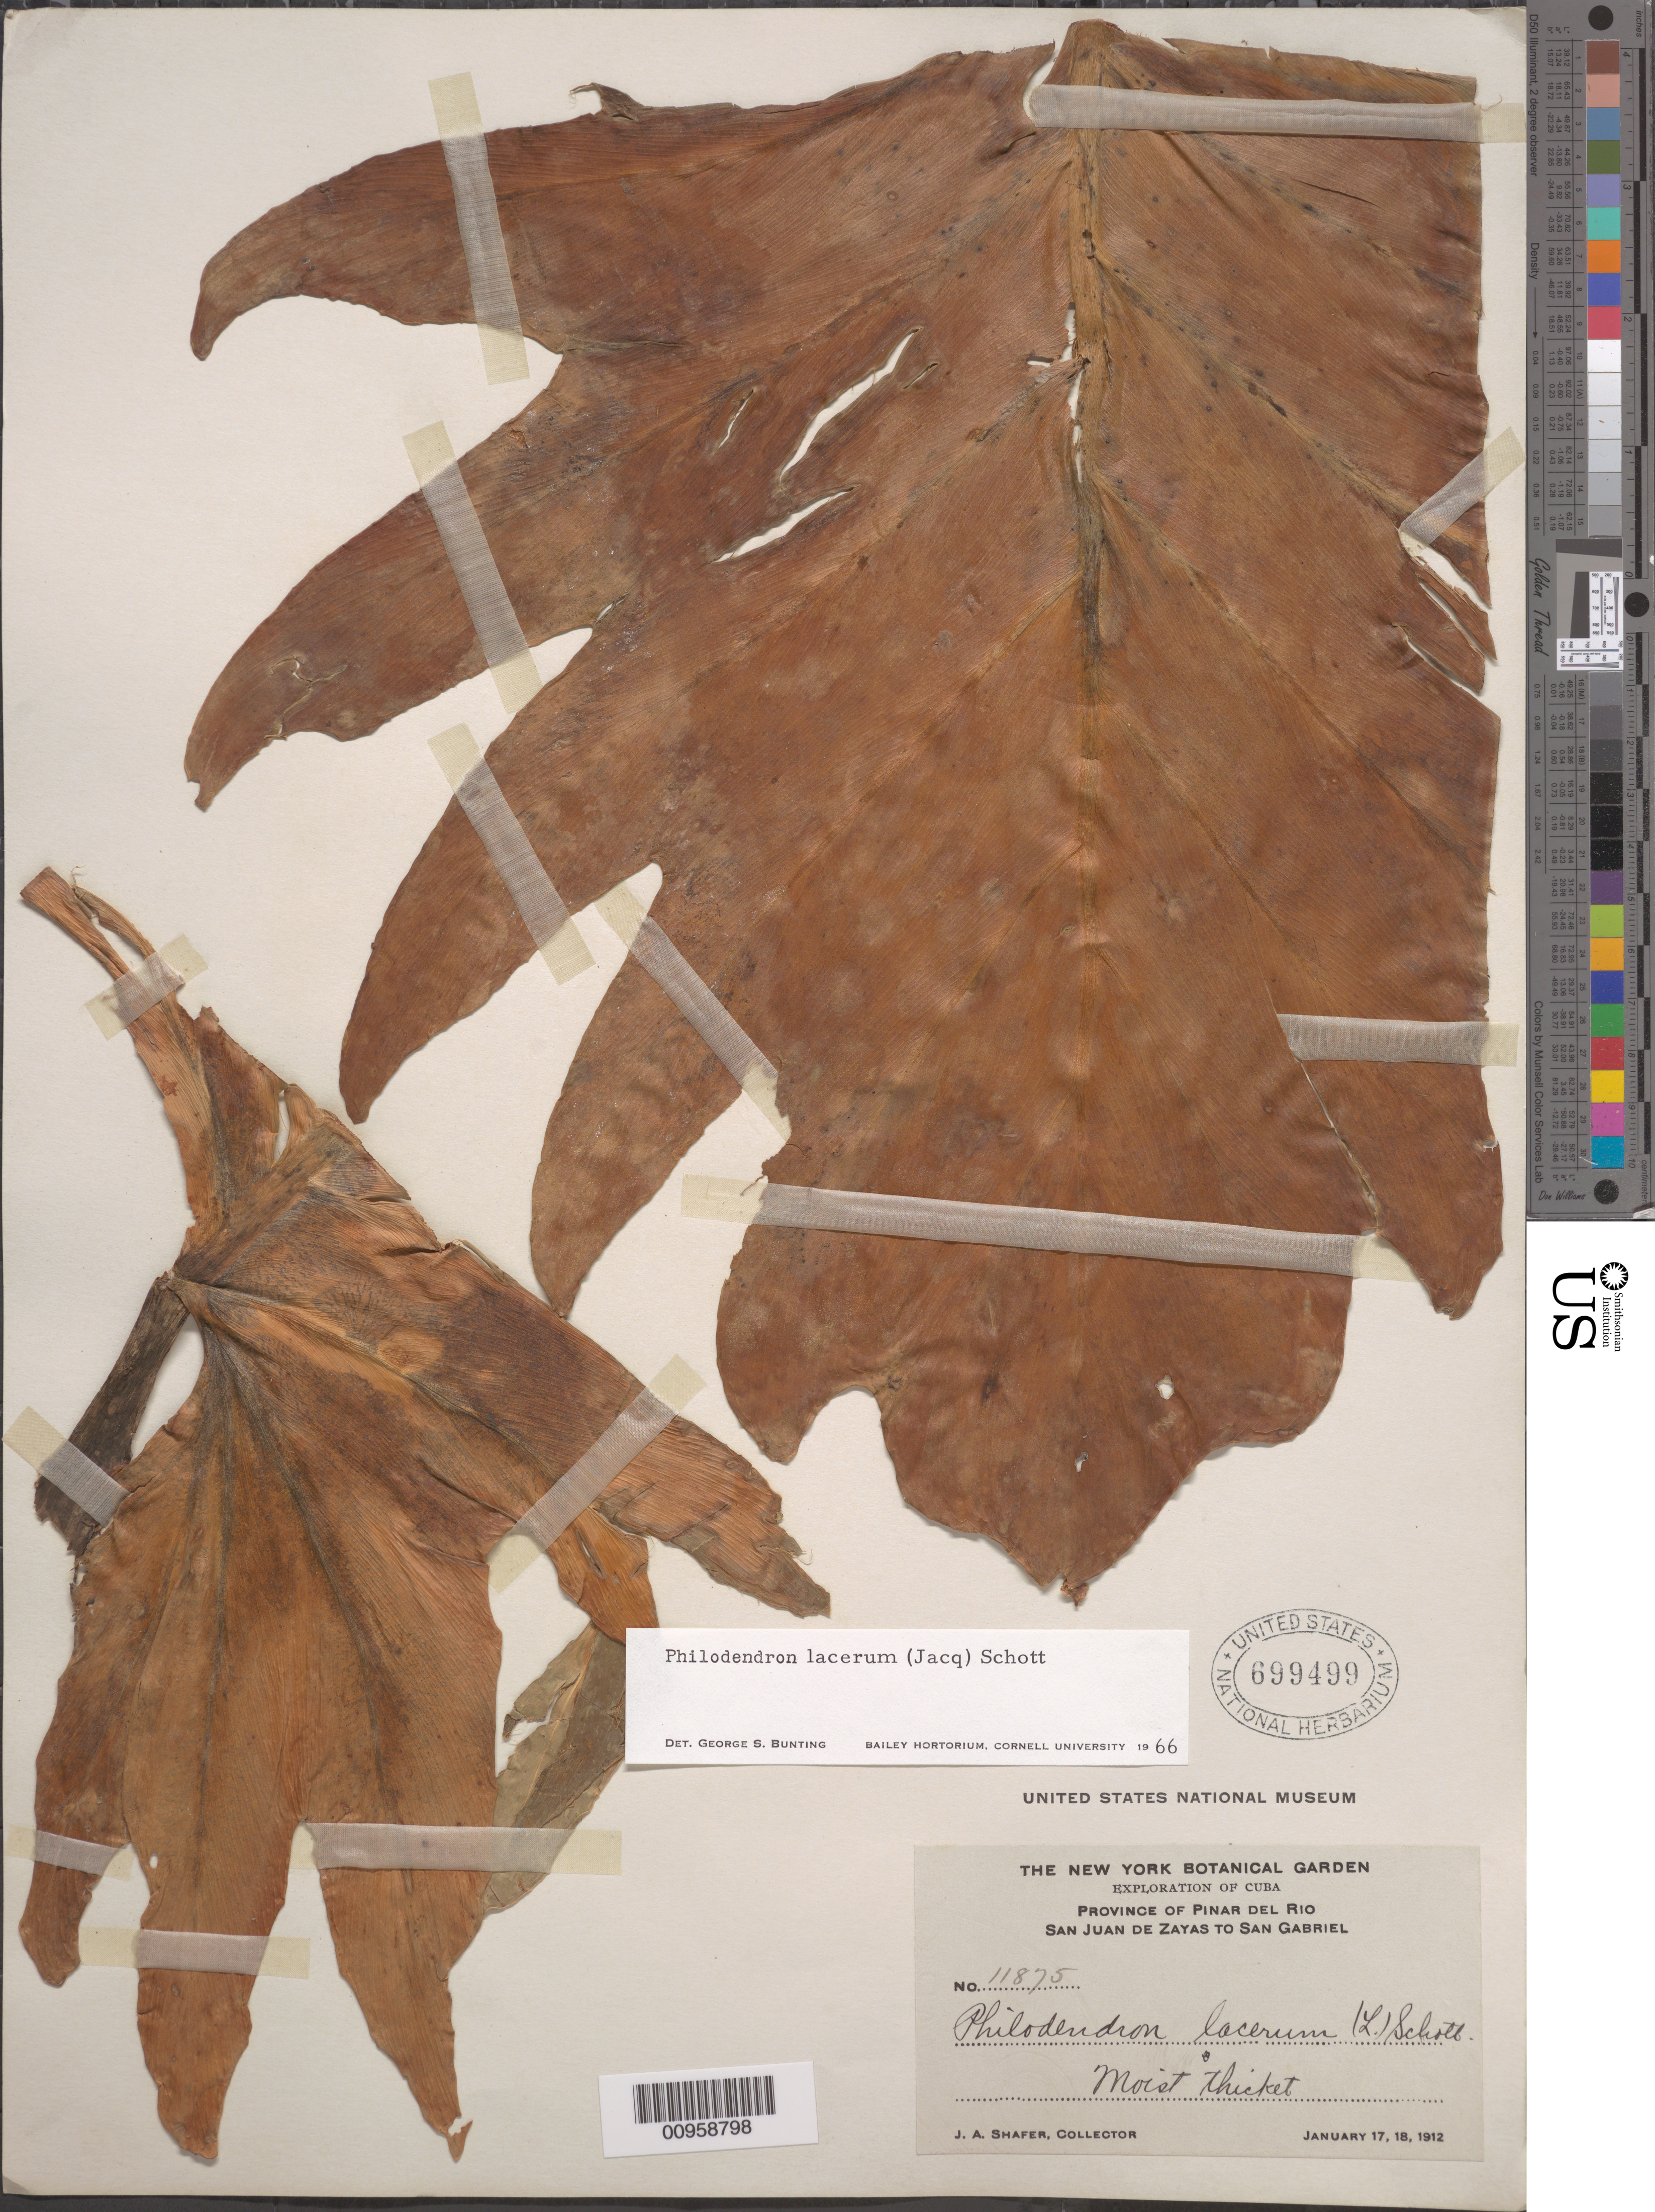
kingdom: Plantae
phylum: Tracheophyta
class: Liliopsida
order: Alismatales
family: Araceae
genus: Philodendron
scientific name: Philodendron lacerum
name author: (Jacq.) Schott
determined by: Bunting, G. S.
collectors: J. A. Shafer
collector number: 11875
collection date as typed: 17 Jan 1912 to 18 Jan 1912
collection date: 1912-01-17/1912-01-18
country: Cuba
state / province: Pinar del Rio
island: Cuba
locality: San Juan de Zayas to San Gabriel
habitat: Moist thicket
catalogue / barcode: US 699499